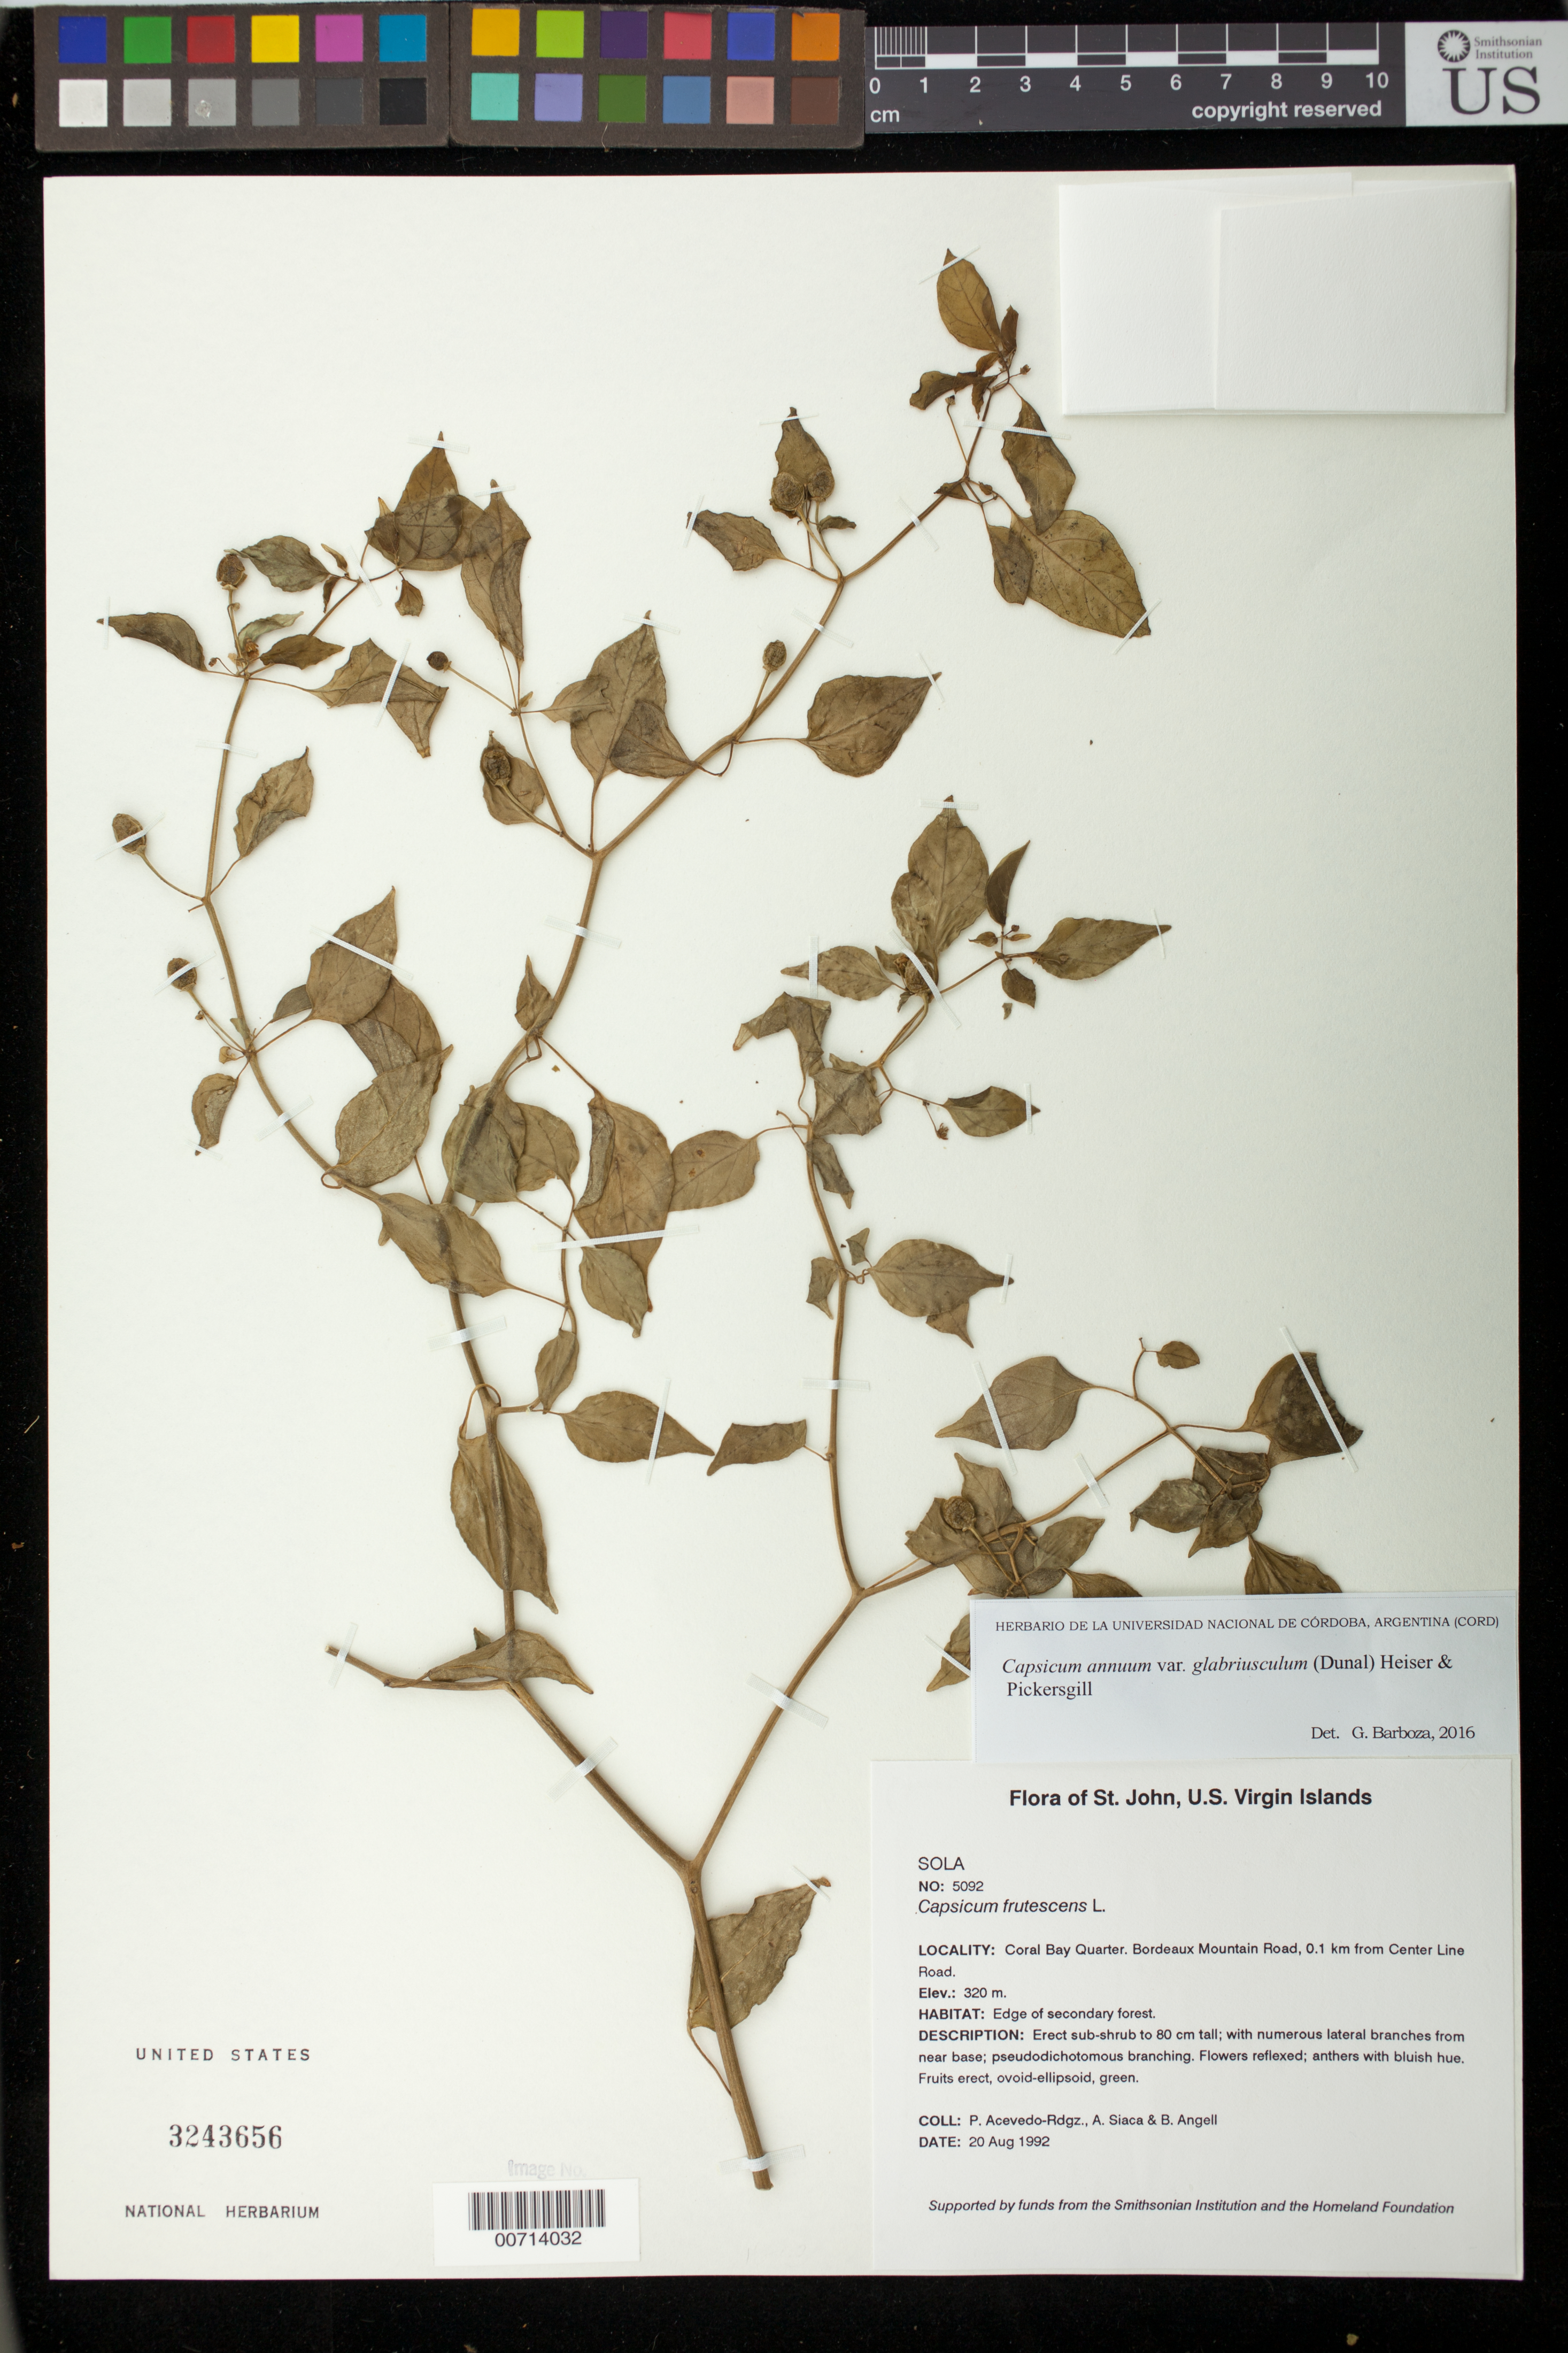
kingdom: Plantae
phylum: Tracheophyta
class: Magnoliopsida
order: Solanales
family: Solanaceae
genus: Capsicum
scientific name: Capsicum annuum var. glabriusculum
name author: (Dunal) Heiser & Pickersgill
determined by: Barboza, G. E., (CORD), Museo Botanico - Cordoba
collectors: P. Acevedo-Rodr., A. Siaca & Bobbi Angell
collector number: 5092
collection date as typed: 20 Aug 1992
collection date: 1992-08-20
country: U.S. Virgin Islands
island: St. John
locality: Coral Bay Quarter; along dirt road to Bordeaux Mountain., 0.1 km from Center Line Road.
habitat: Edge of secondary forest.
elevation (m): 320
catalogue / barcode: US 3243656